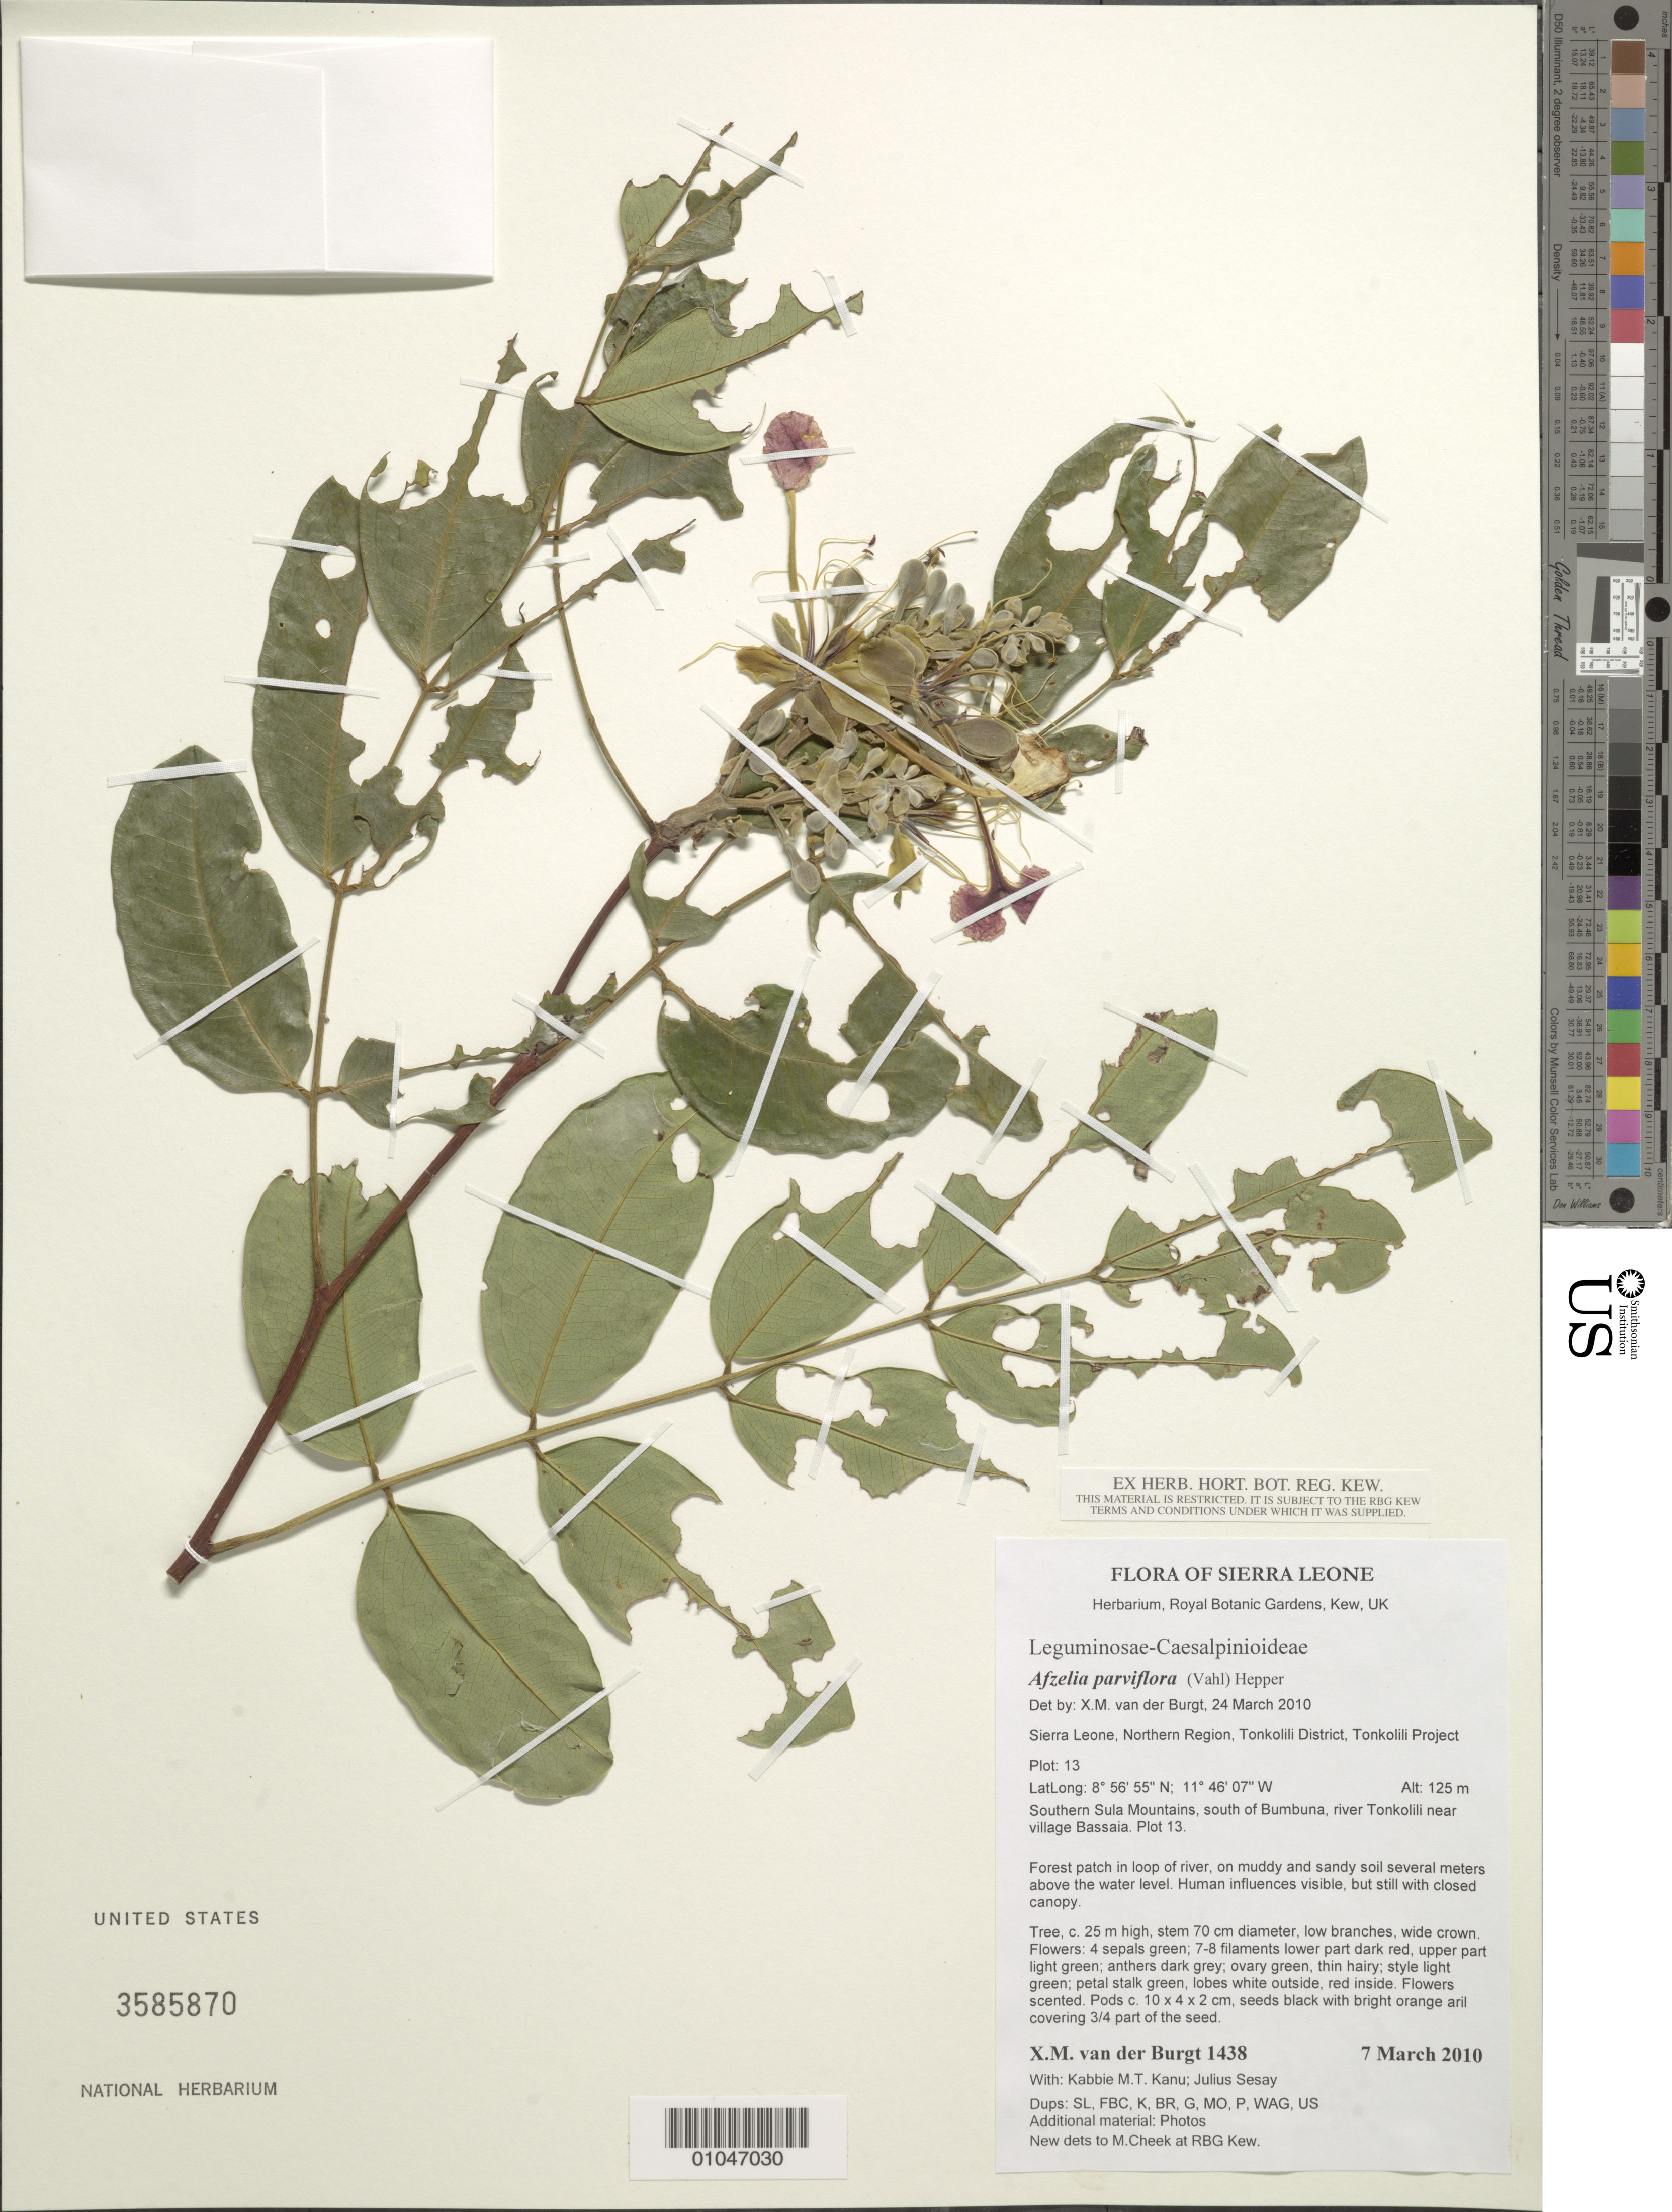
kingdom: Plantae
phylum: Tracheophyta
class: Magnoliopsida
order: Fabales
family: Fabaceae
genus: Afzelia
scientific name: Afzelia parviflora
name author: (Vahl) Hepper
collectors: X. M. van der Burgt, K. Kanu & J. Sesay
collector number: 1438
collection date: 2010-03-07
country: Sierra Leone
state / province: Northern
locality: Plot 13, River Tonkolili near village Bassaia, south of Bumbuna, Southern Sula Mountains, Tonkolili Project, Tonkolili District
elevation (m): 125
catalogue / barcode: US 3585870